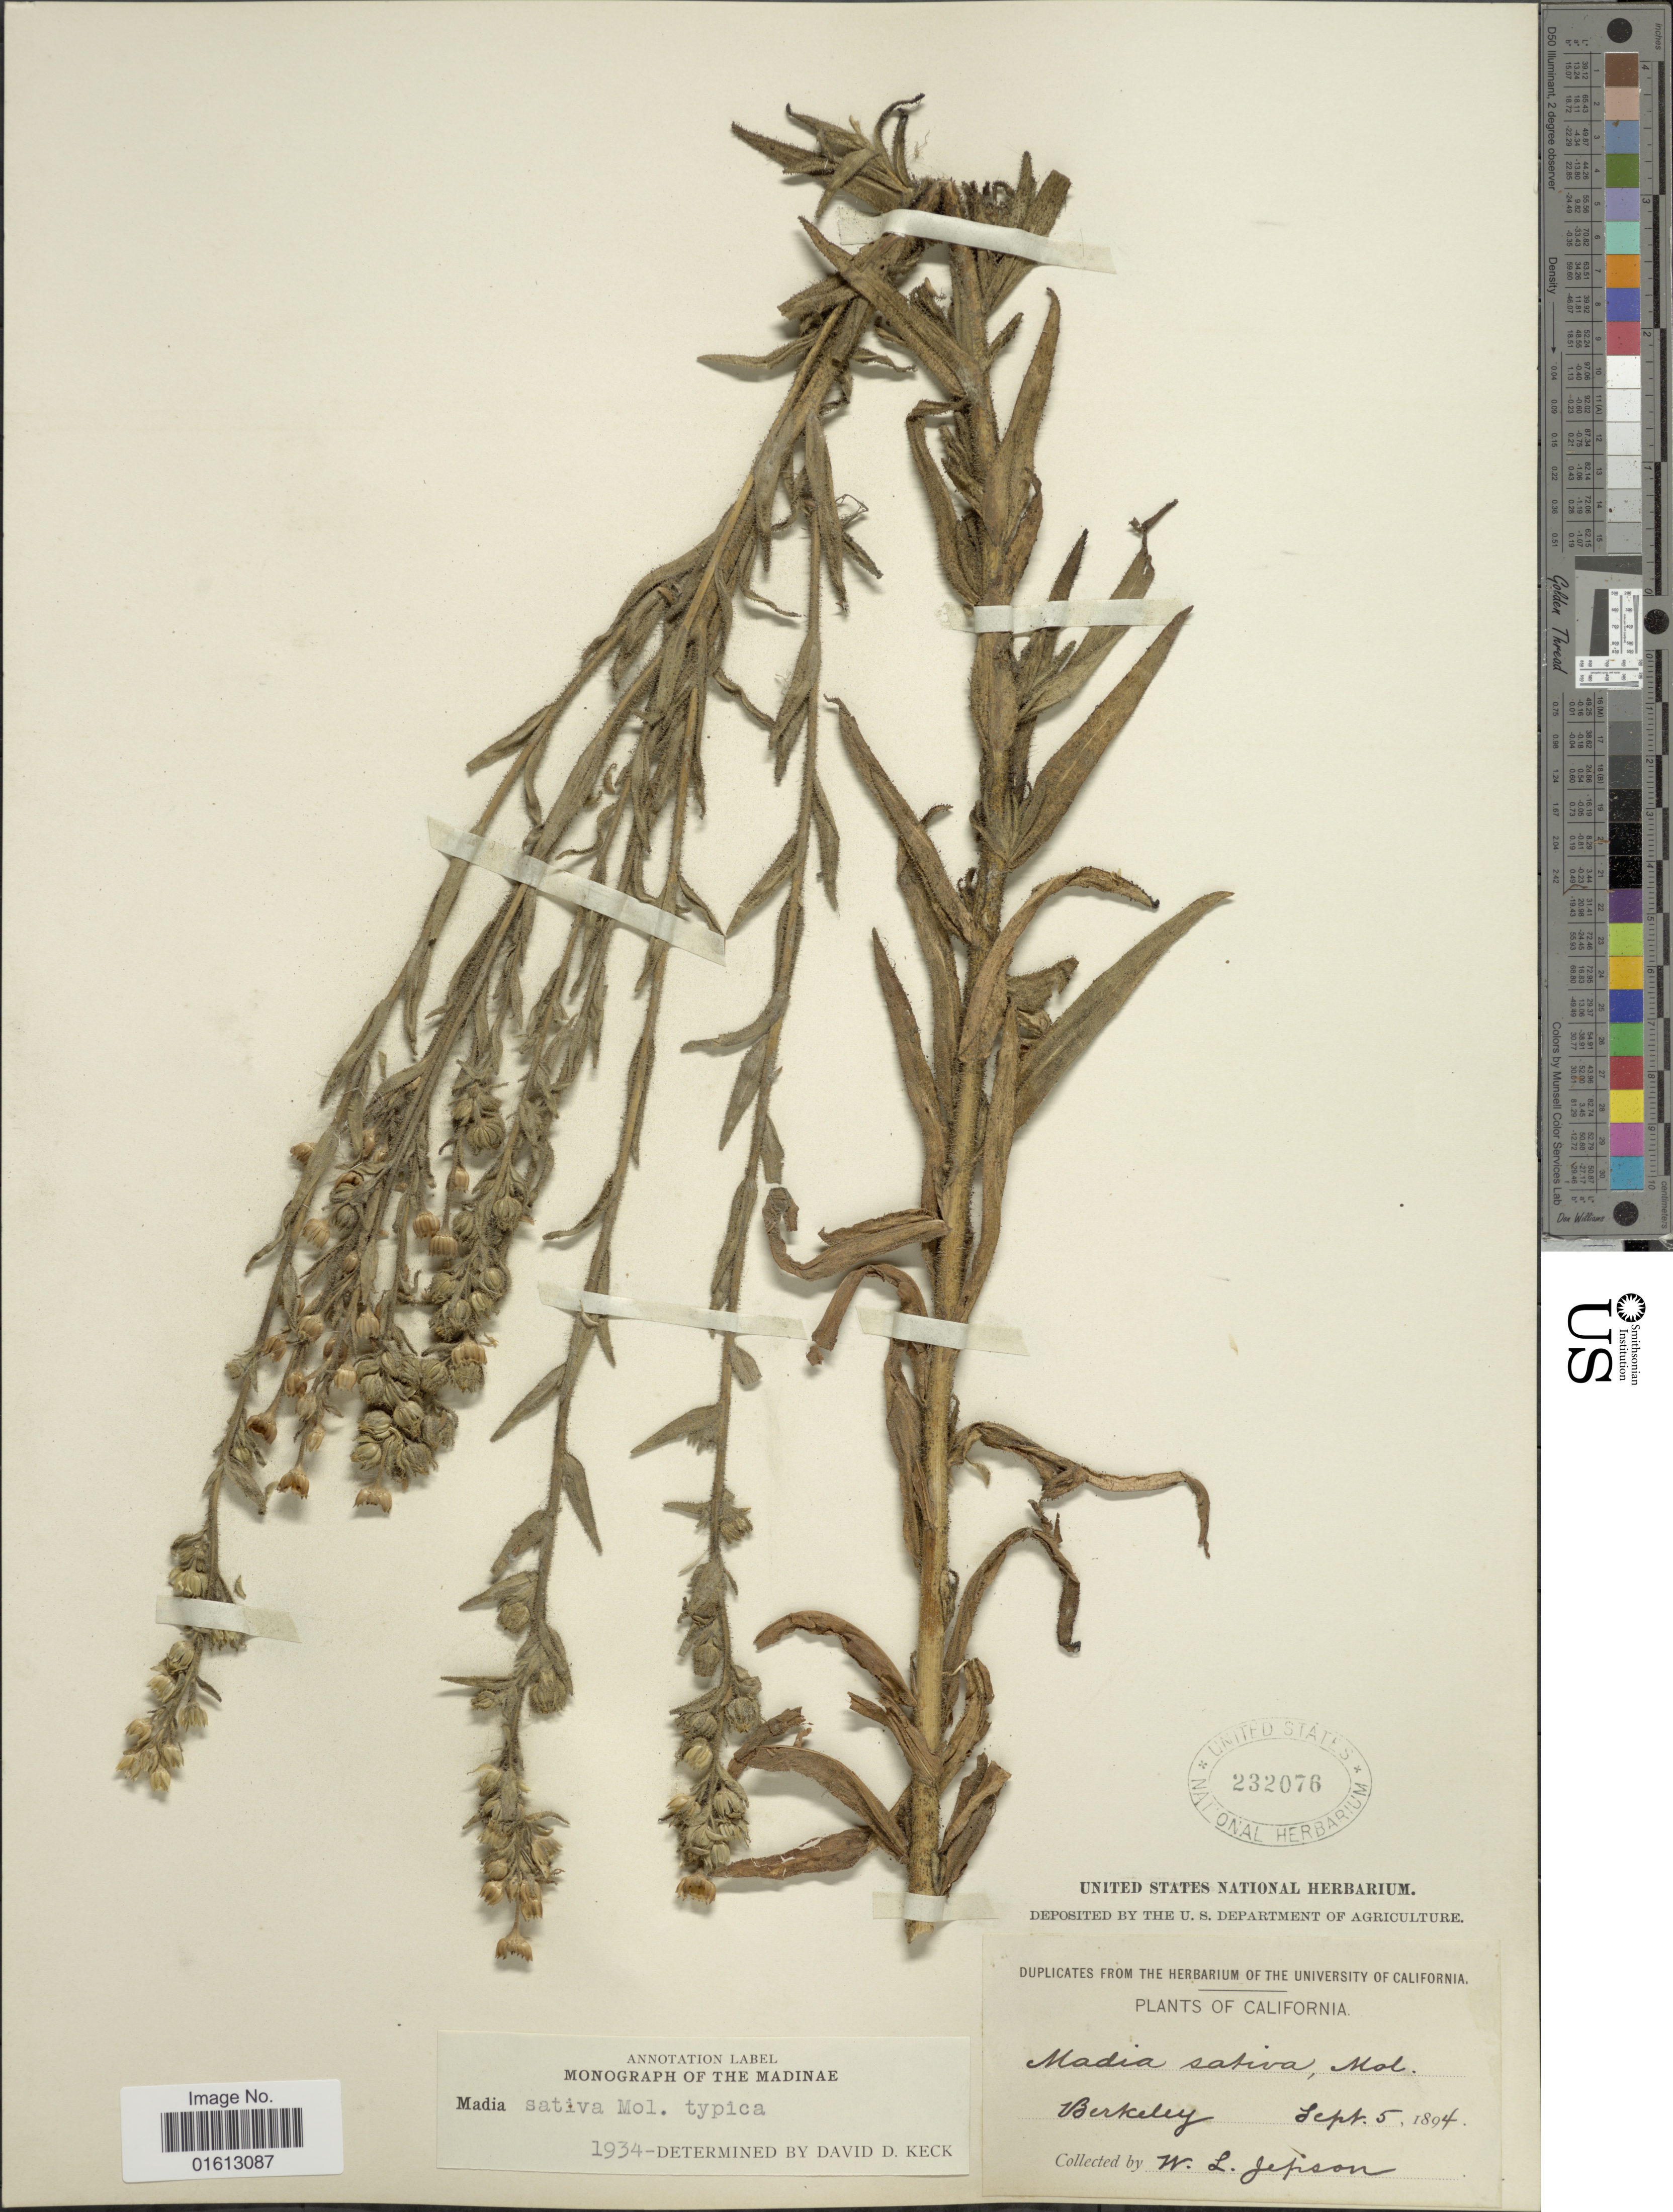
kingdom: Plantae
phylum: Tracheophyta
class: Magnoliopsida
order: Asterales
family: Asteraceae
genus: Madia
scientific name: Madia sativa subsp. sativa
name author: Molina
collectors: W. L. Jepson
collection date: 1894-09-05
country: United States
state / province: California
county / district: Alameda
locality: California, Berkeley.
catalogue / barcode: US 232076